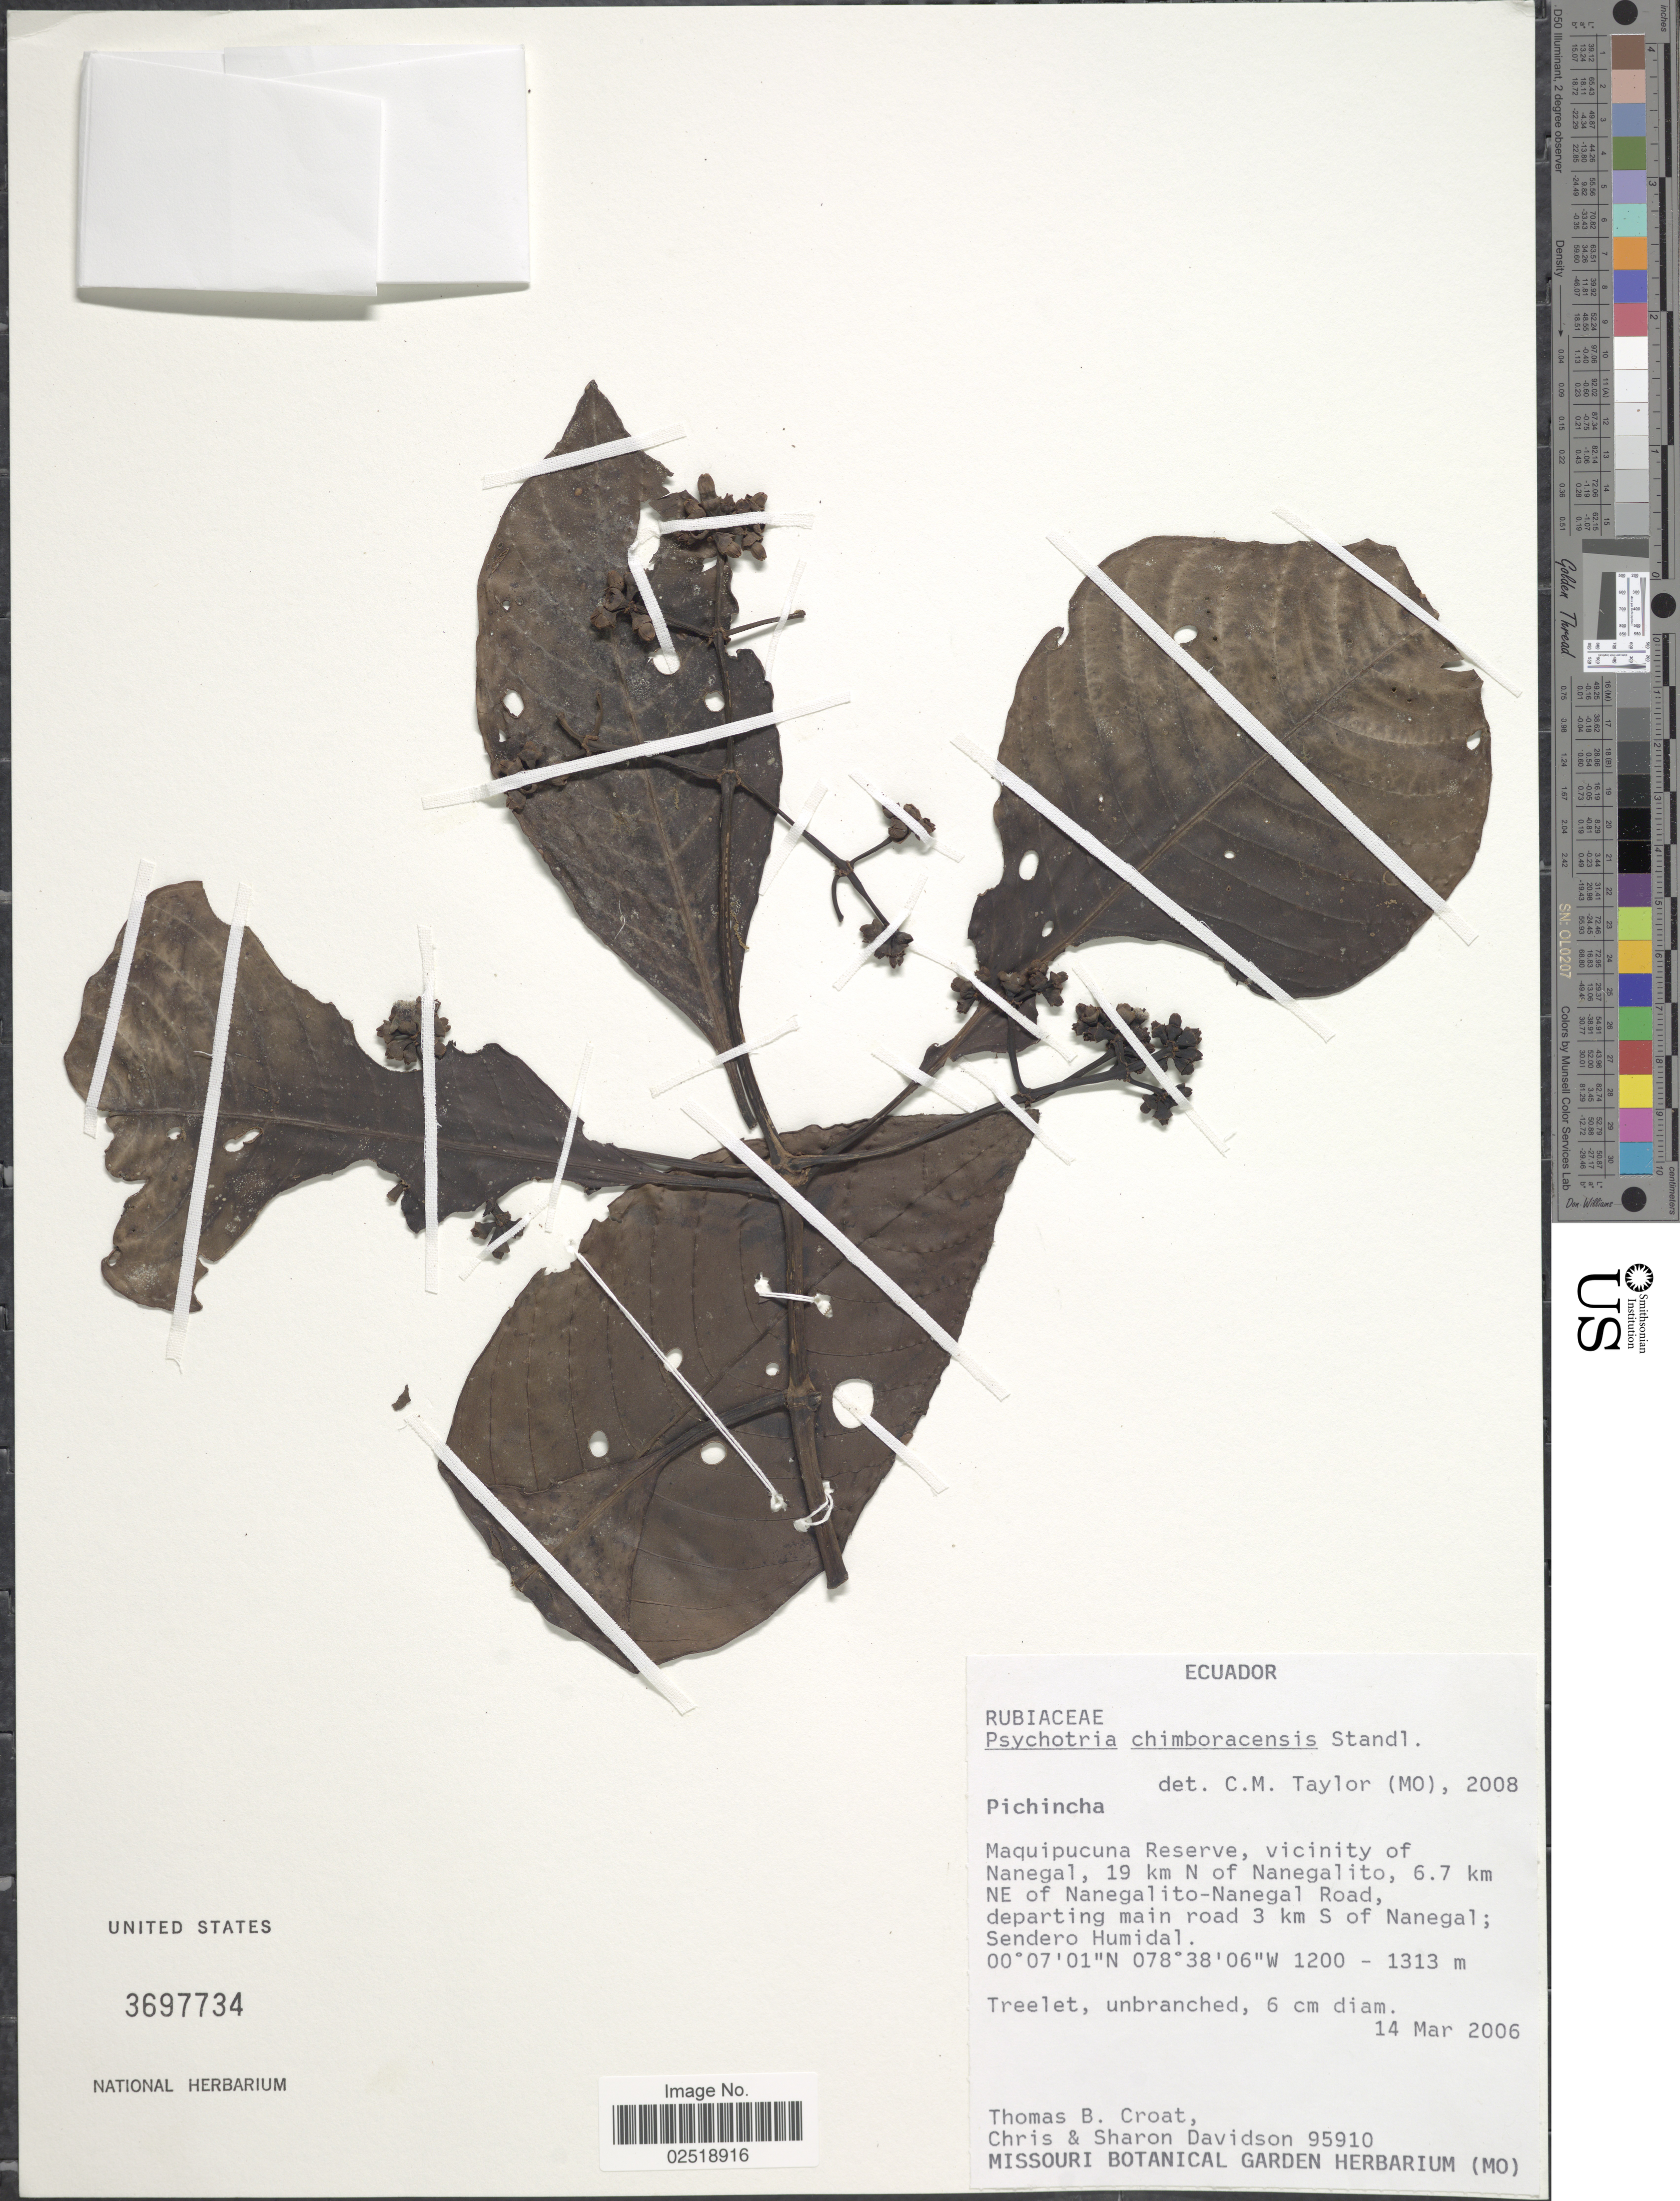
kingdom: Plantae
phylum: Tracheophyta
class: Magnoliopsida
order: Gentianales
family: Rubiaceae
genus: Psychotria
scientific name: Psychotria chimboracensis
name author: Standl.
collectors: T. B. Croat, C. Davidson & S. Davidson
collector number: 95910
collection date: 2006-03-14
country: Ecuador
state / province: Pichincha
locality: Maquipucuna Reserve, vicinity of Nanegal, 19 km N of Nanegalito, 6.7 km NE of Nanegalito-Nanegal Road, departing mai road 3 km S of Nanegal; Sendero Humidal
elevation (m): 1200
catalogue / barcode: US 3697734